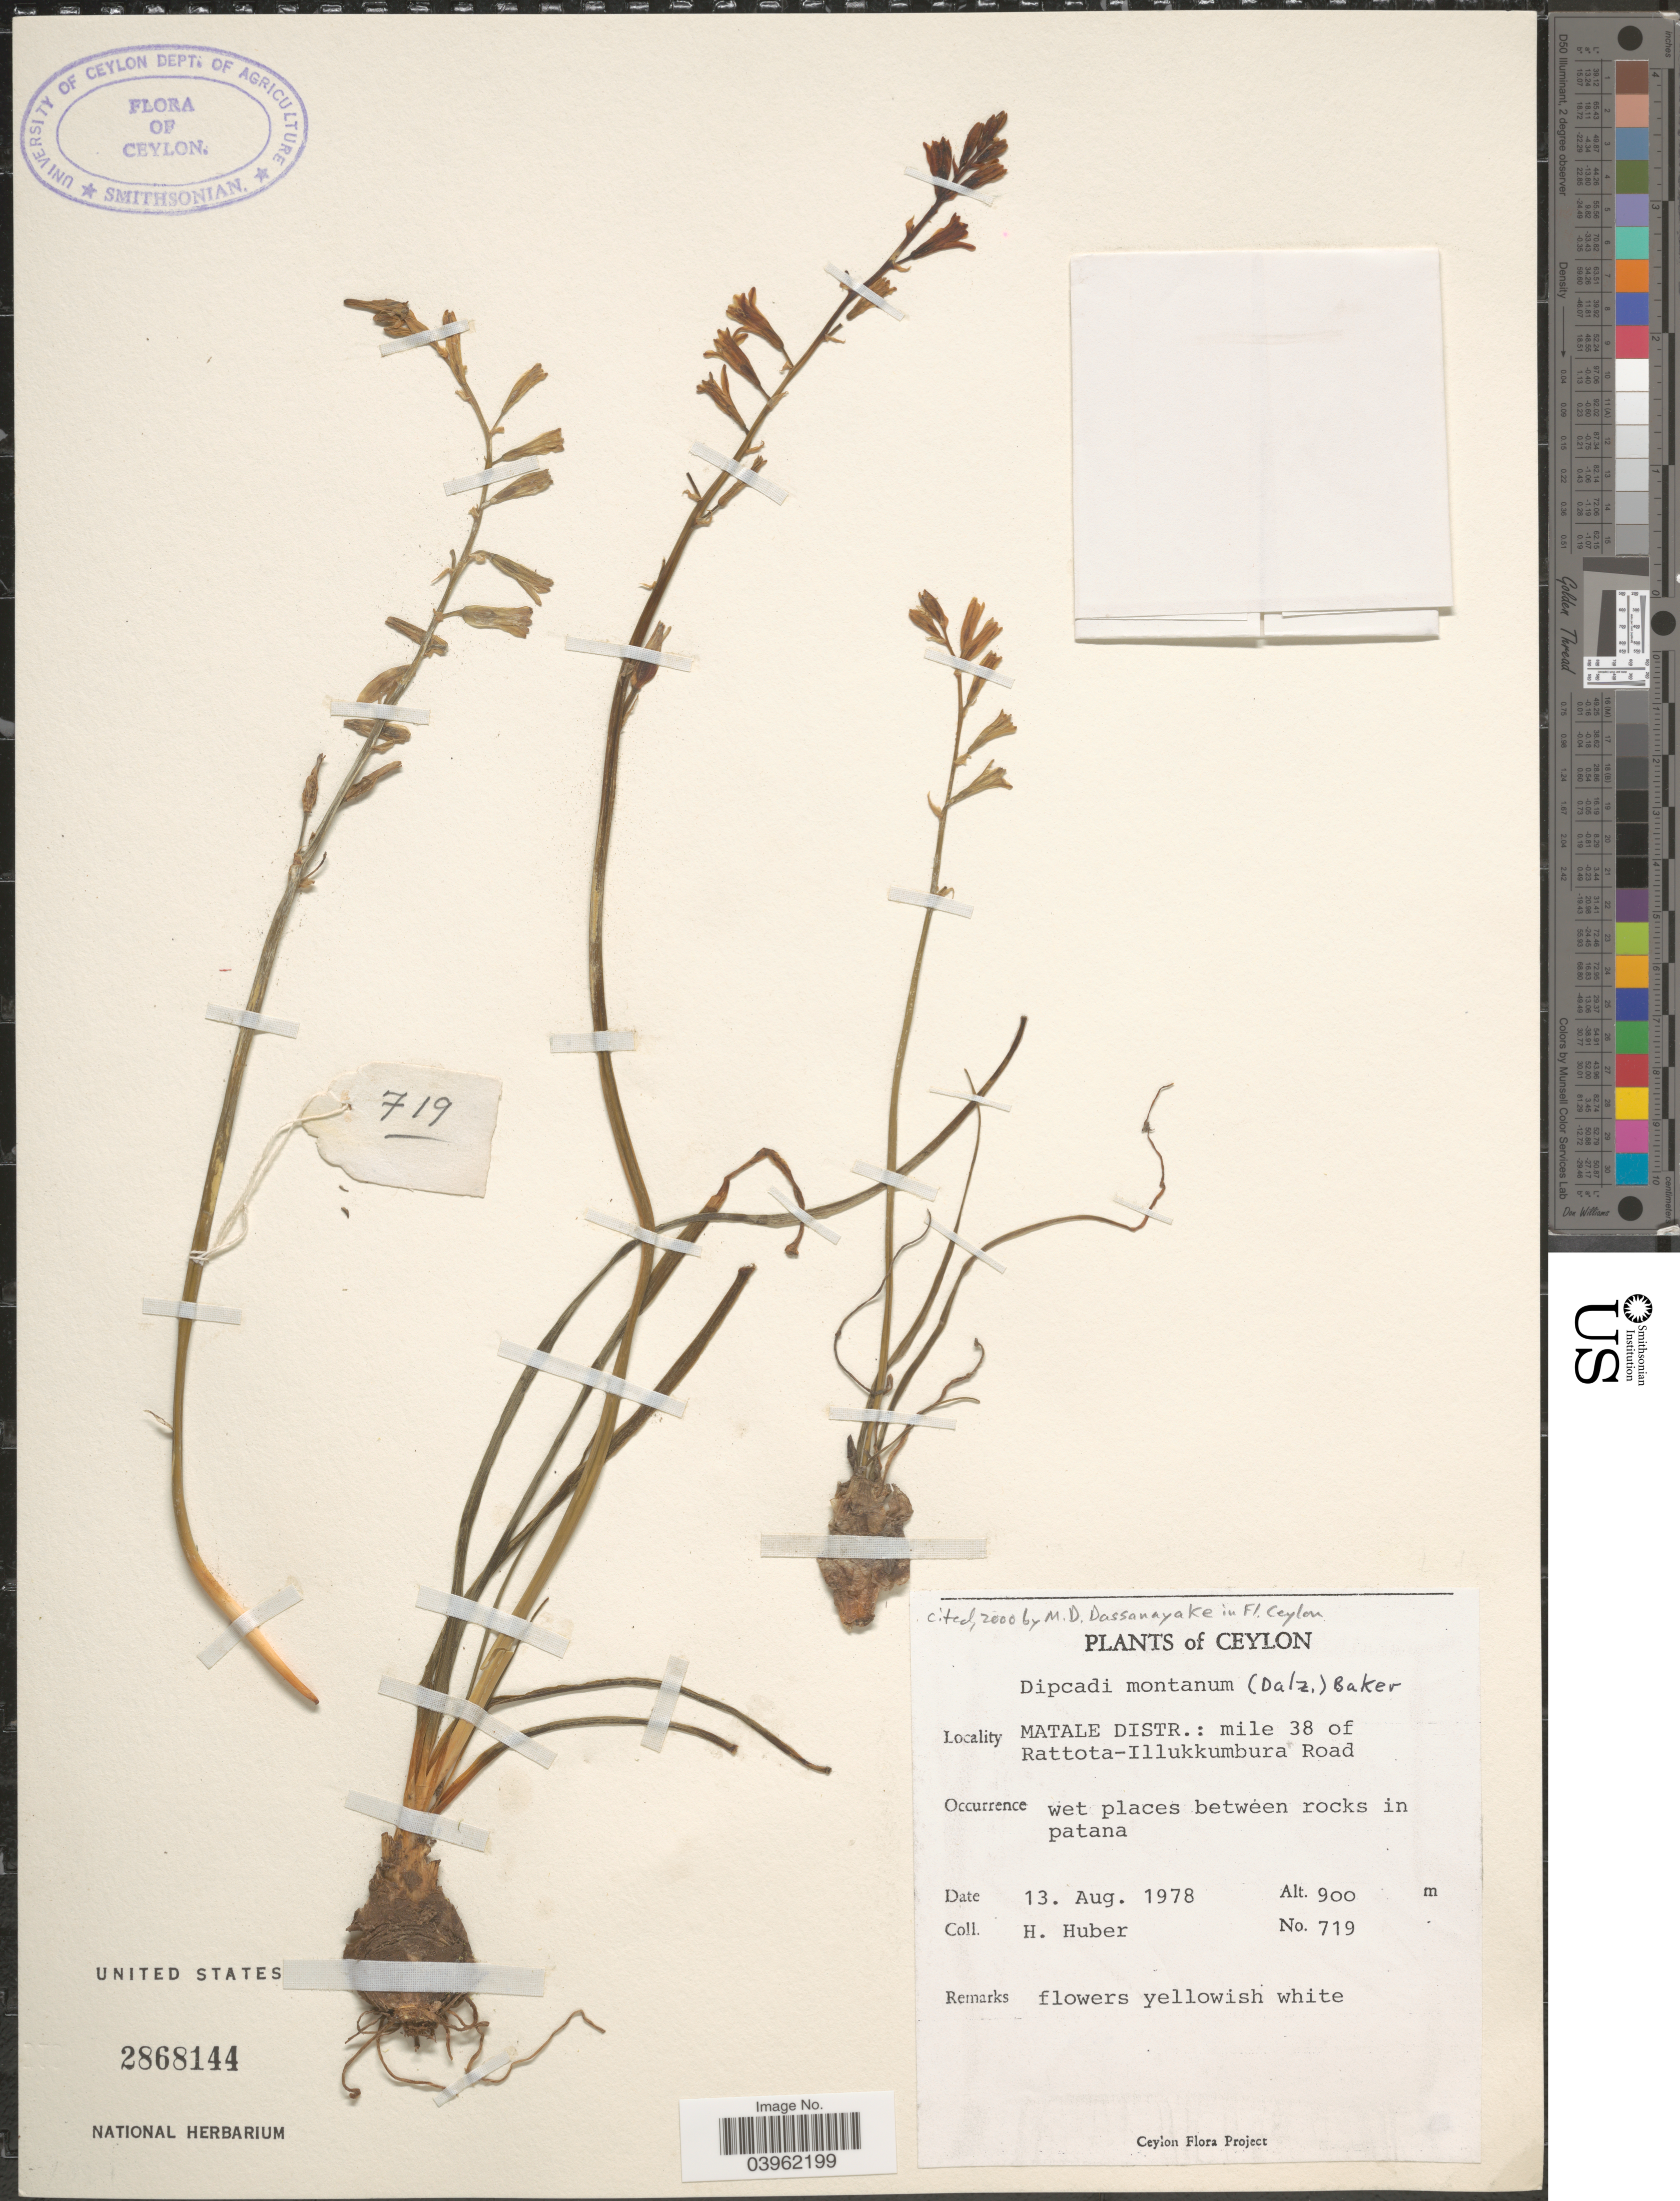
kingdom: Plantae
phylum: Tracheophyta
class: Liliopsida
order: Asparagales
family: Asparagaceae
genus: Dipcadi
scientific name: Dipcadi montanum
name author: (Dalzell) Baker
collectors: H. Huber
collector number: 719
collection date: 1978-08-13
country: Sri Lanka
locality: Ceylon. Matale Distr.: mile 38 of Rattota-Illukkumbura Road. Wet places between rocks in patana.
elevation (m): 900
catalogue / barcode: US 2868144